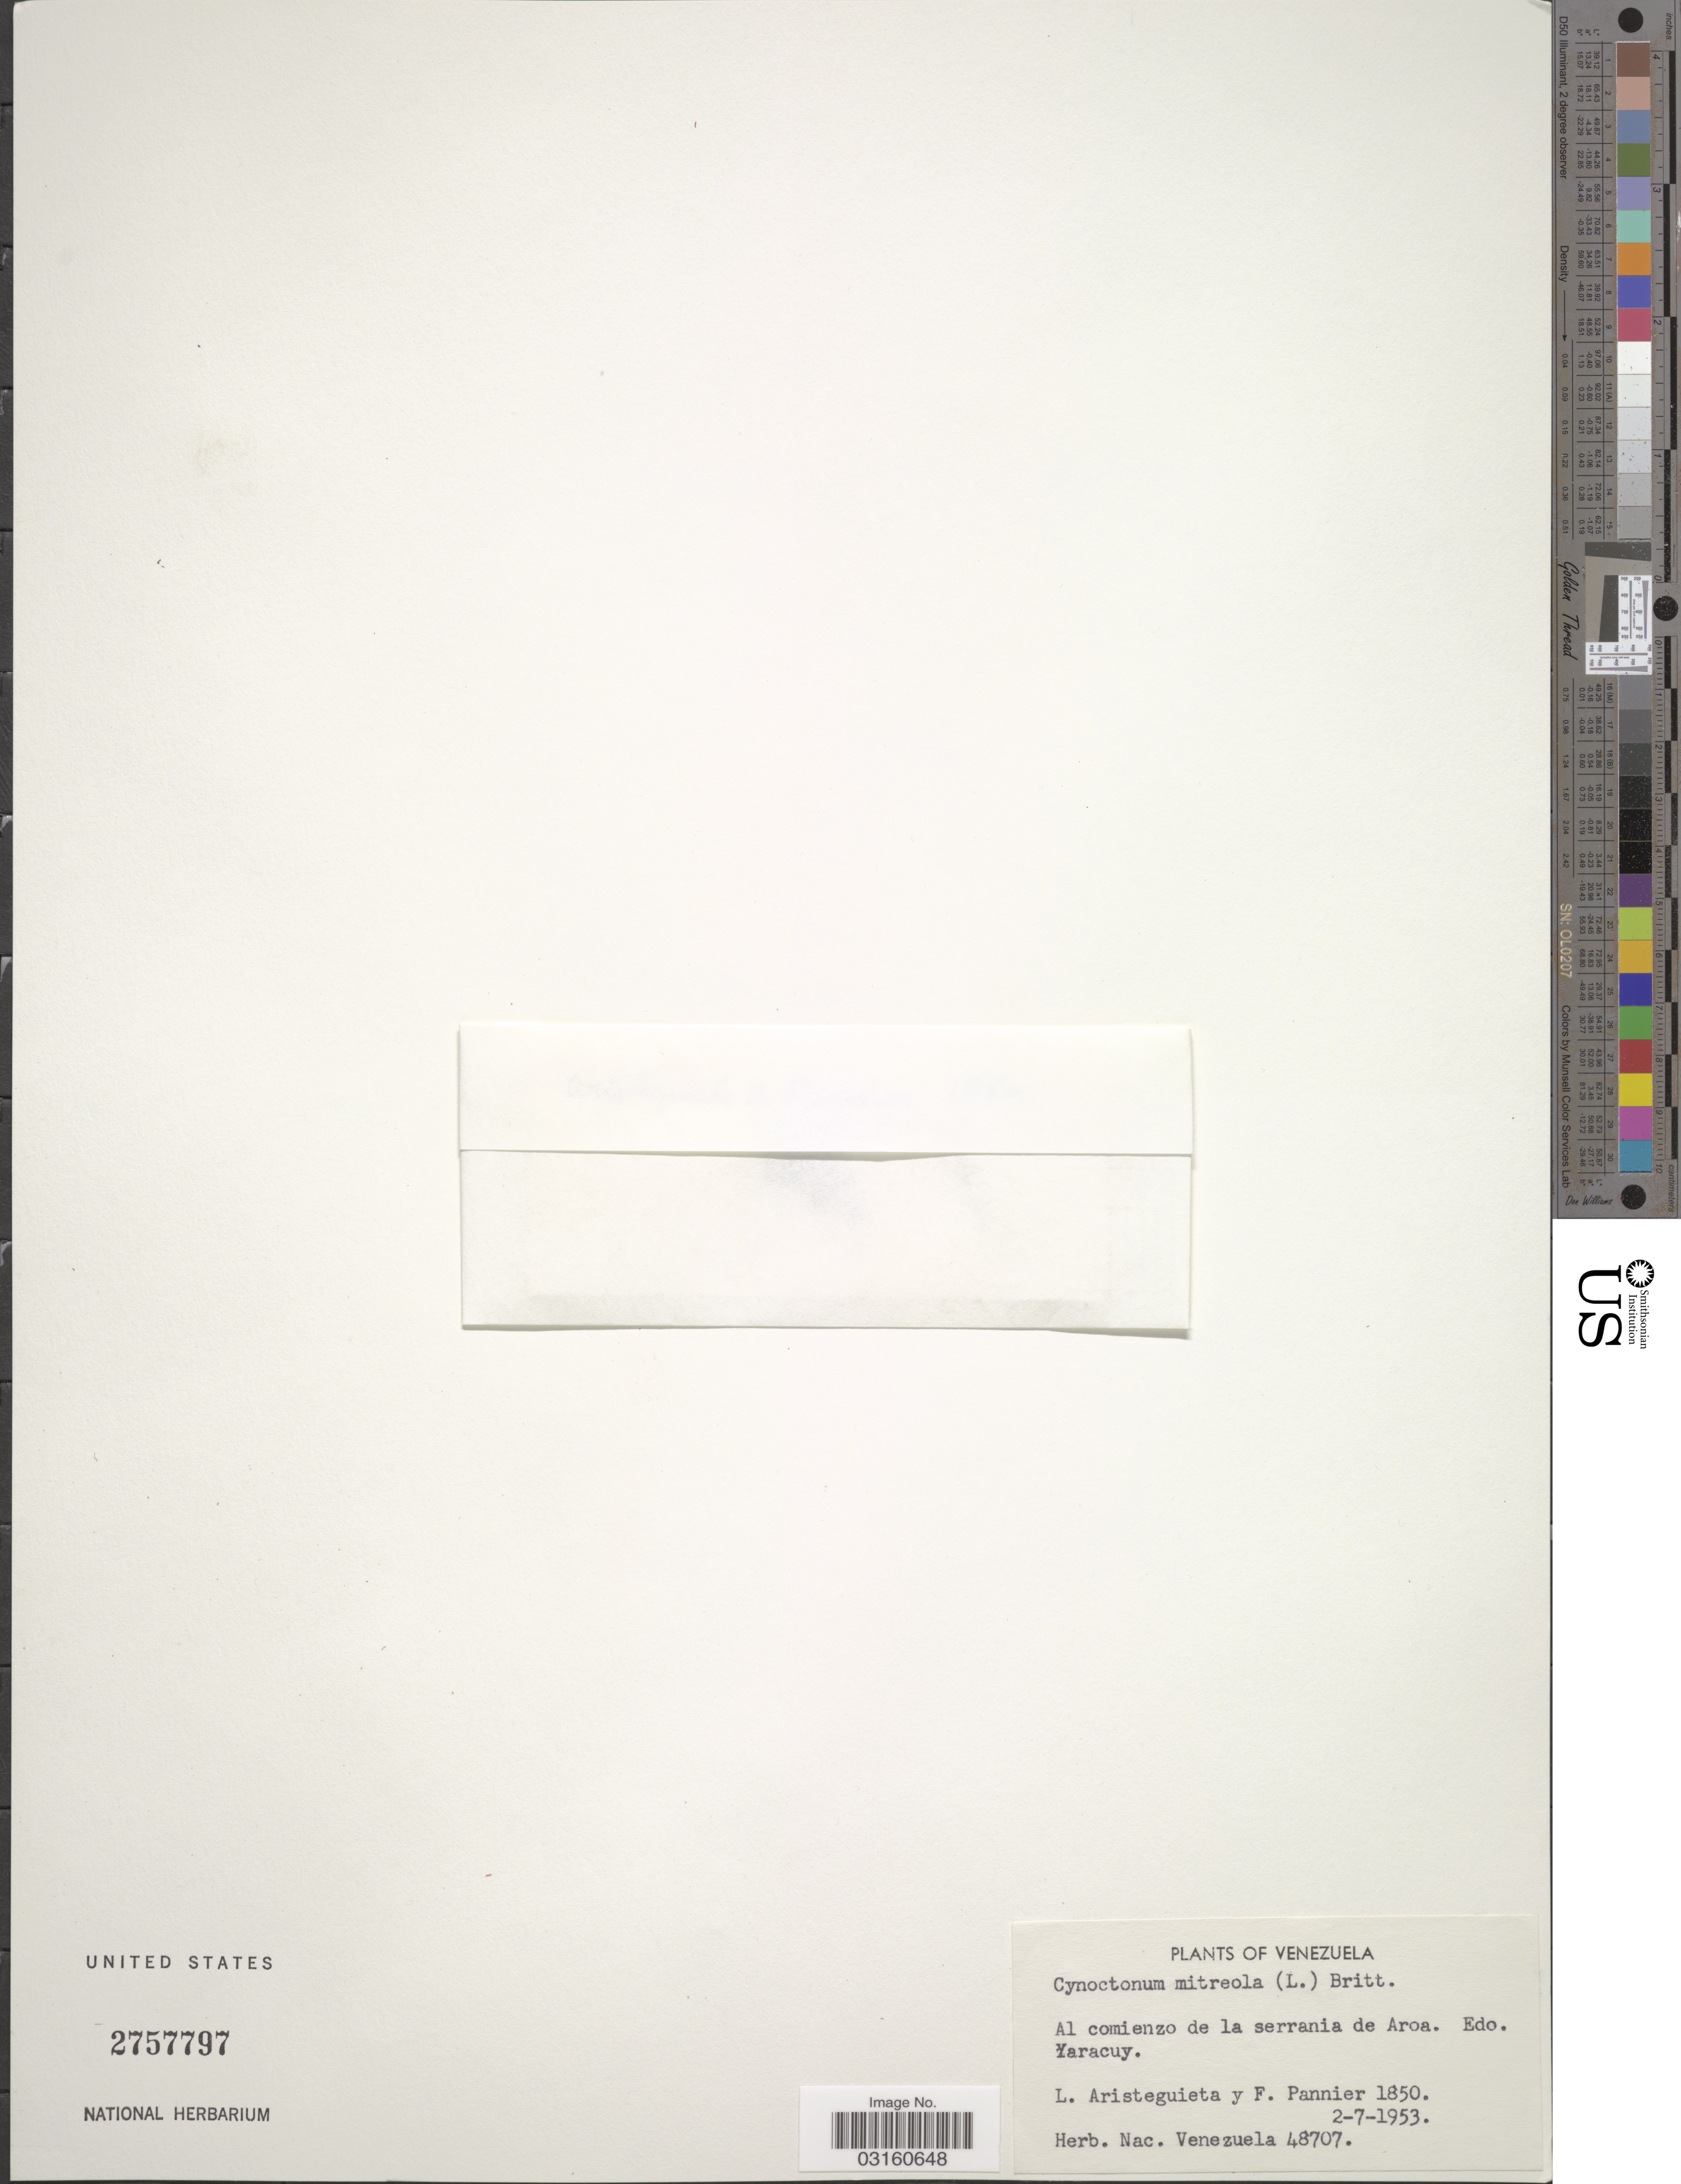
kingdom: Plantae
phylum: Tracheophyta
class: Magnoliopsida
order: Gentianales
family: Loganiaceae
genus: Mitreola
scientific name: Mitreola petiolata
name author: (J.F. Gmel.) Torr. & A. Gray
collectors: L. Aristeguieta & F. Pannier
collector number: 1850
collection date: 1953-07-02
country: Venezuela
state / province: Yaracuy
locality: Al comienzo de la serrania de Aroa. Edo. Yaracuy.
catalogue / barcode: US 2757797